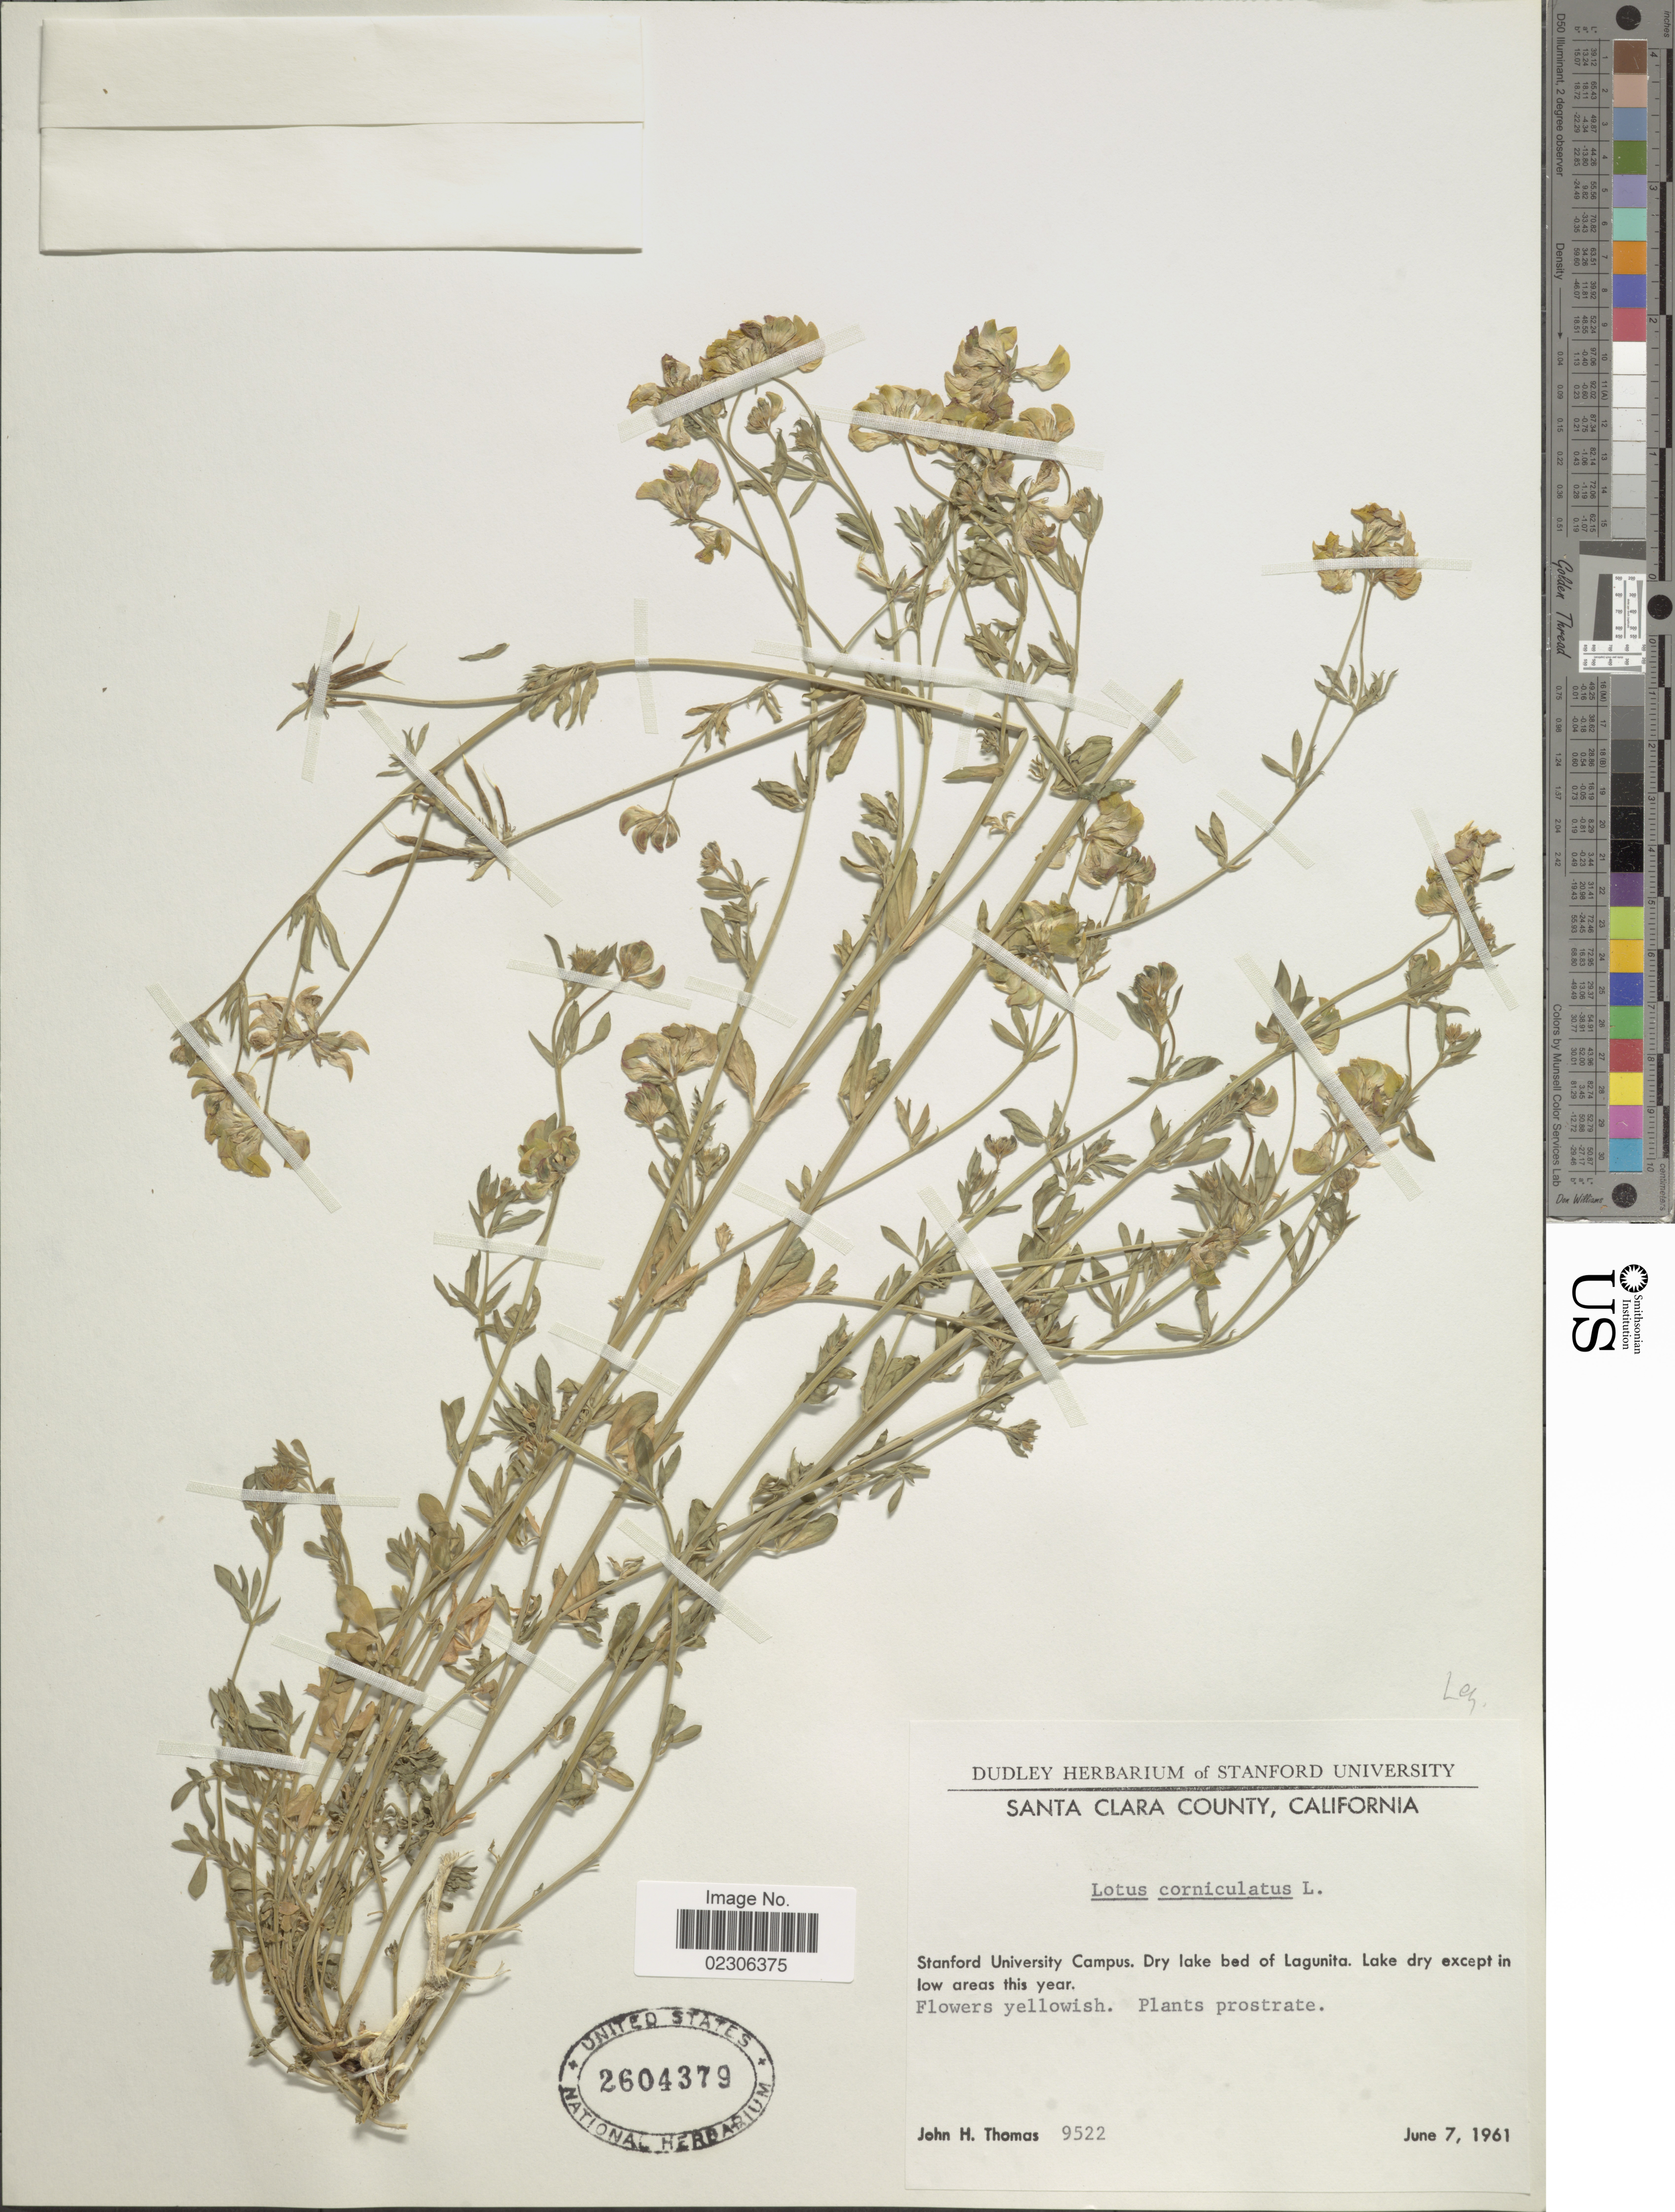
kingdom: Plantae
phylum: Tracheophyta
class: Magnoliopsida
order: Fabales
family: Fabaceae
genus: Lotus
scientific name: Lotus corniculatus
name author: L.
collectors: J. H. Thomas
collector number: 9522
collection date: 1961-06-07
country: United States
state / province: California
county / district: Santa Clara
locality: Santa Clara County, California, Stanford University Campus, Dry lake bed of Lagunita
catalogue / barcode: US 2604379